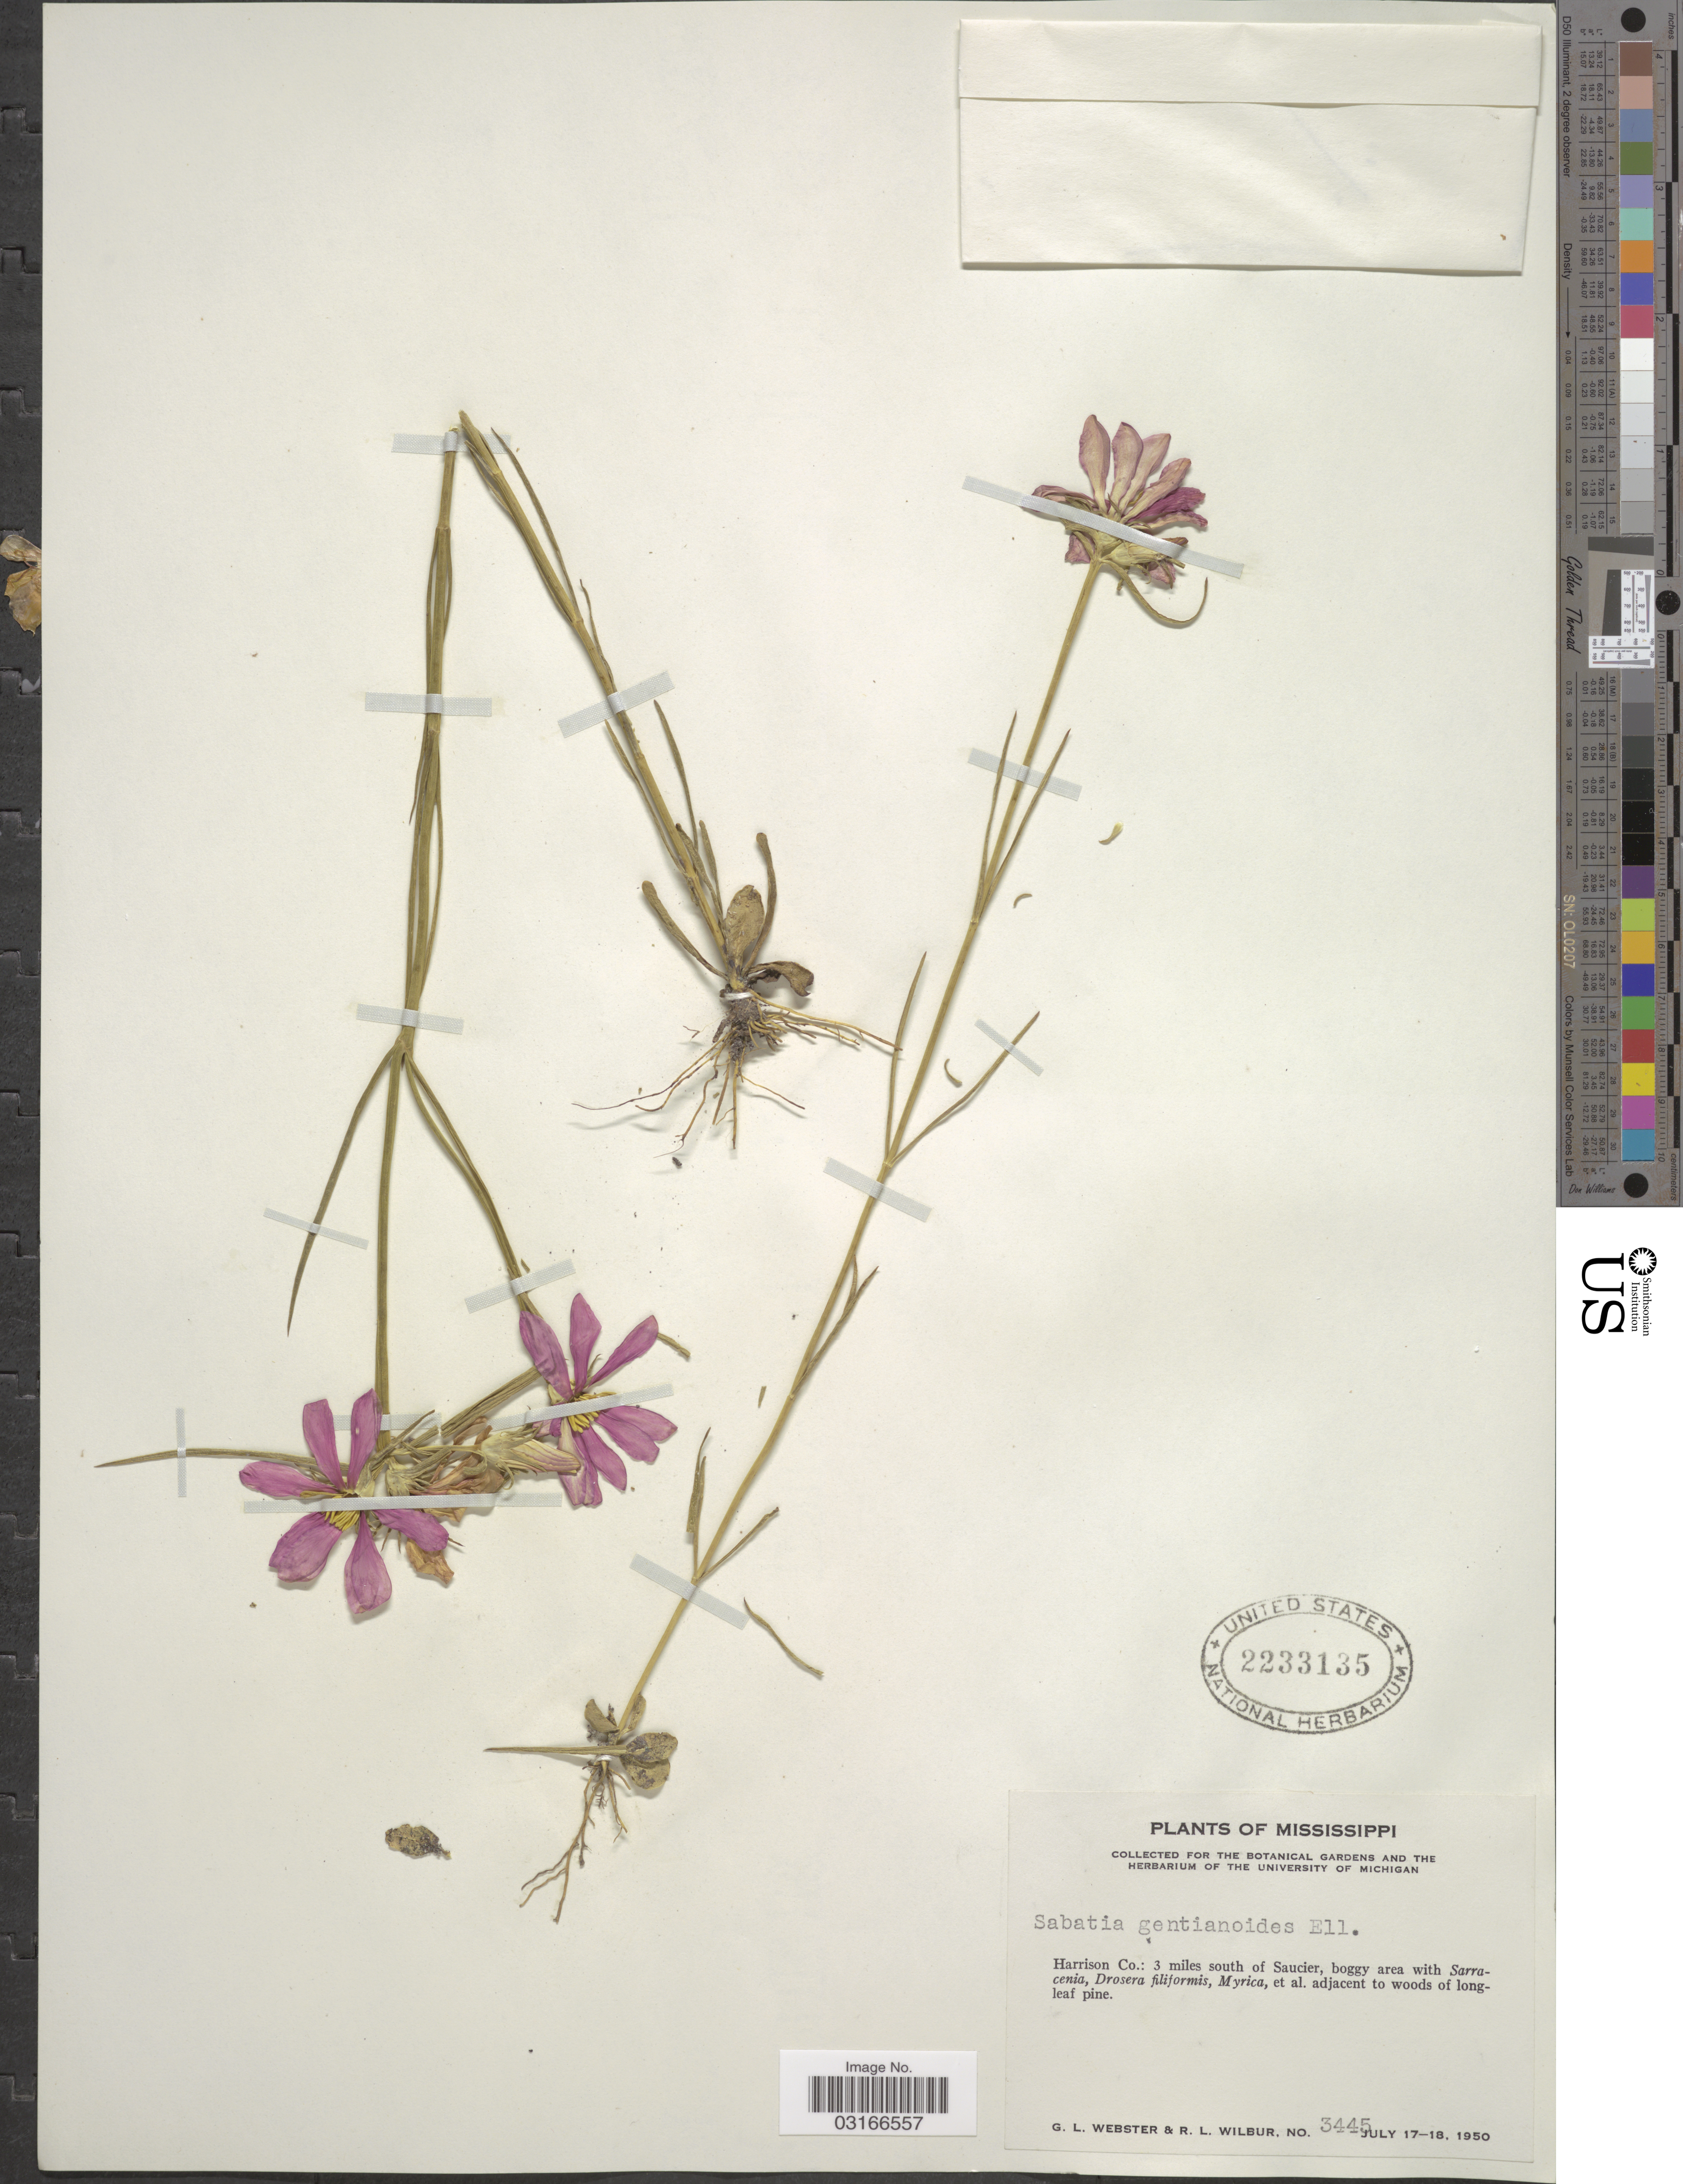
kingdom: Plantae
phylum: Tracheophyta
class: Magnoliopsida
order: Gentianales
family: Gentianaceae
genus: Sabatia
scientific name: Sabatia gentianoides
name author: Elliott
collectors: G. L. Webster & R. L. Wilbur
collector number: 3445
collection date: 1950-07-17/1950-07-18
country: United States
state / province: Mississippi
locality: Harrison Co.: 3 miles south of Saucier, boggy area.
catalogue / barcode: US 2233135